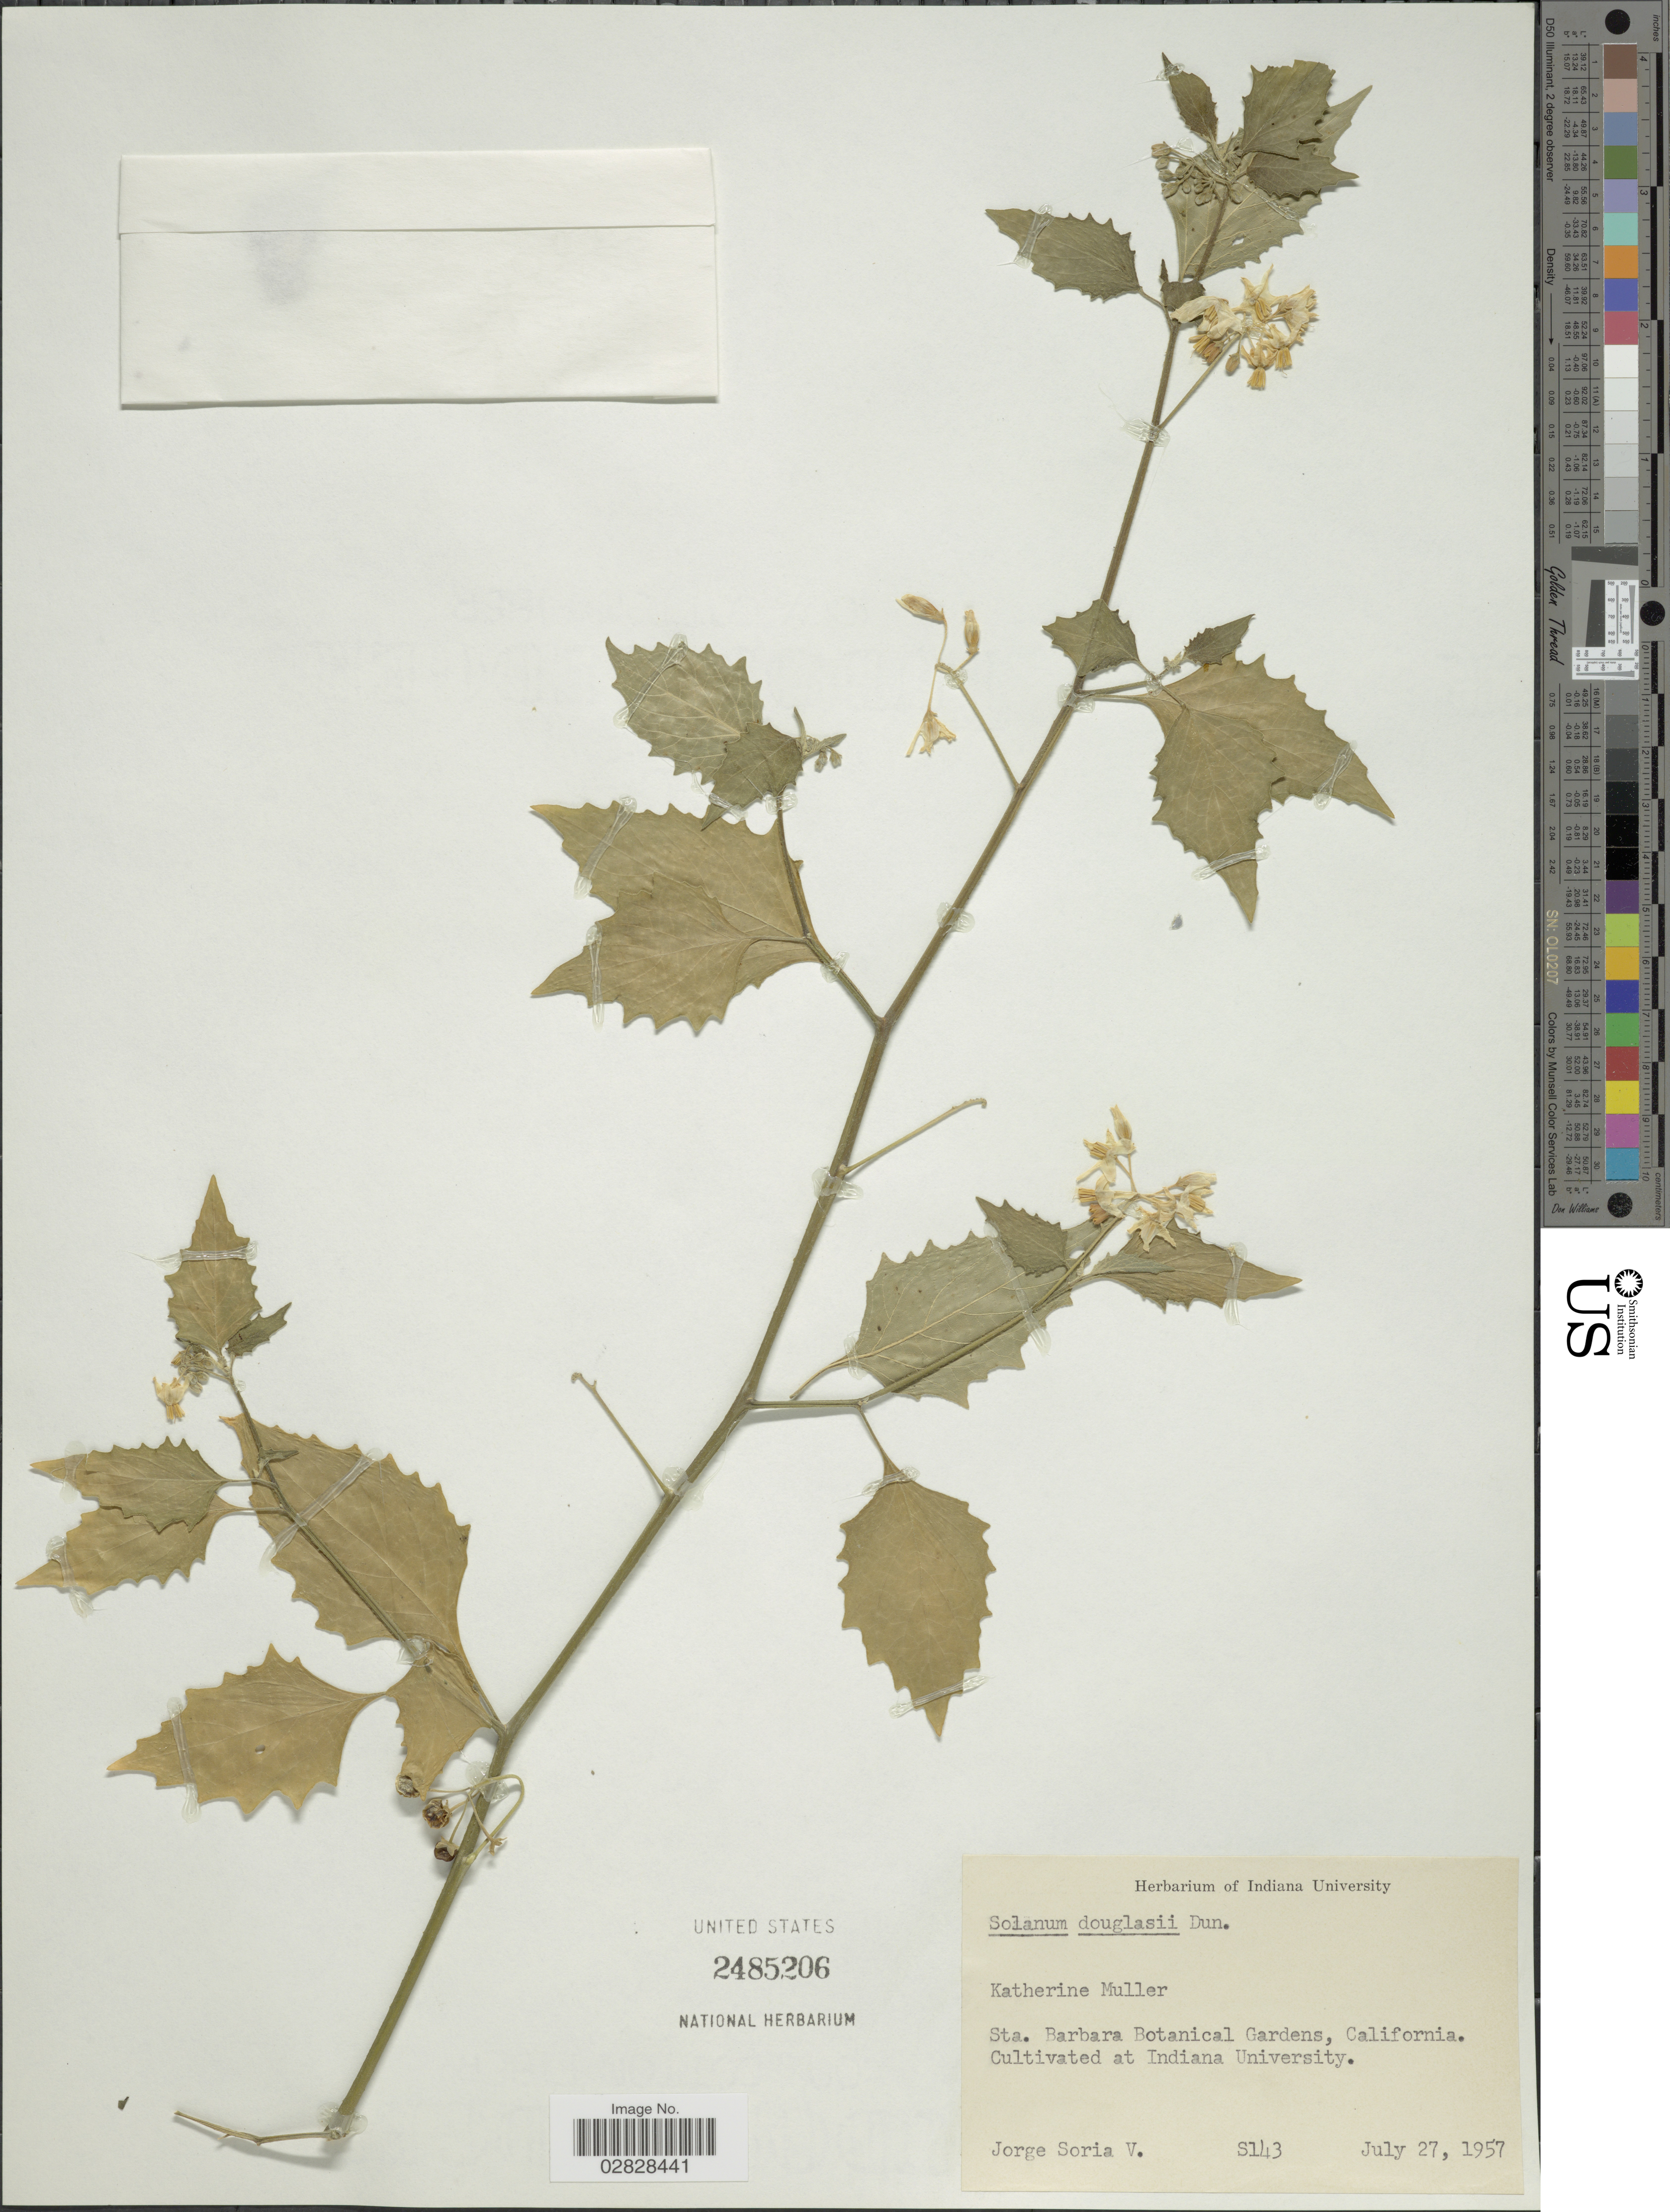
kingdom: Plantae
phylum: Tracheophyta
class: Magnoliopsida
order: Solanales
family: Solanaceae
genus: Solanum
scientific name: Solanum douglasii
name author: Dunal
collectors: J. Soria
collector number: S143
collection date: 1957-07-27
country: United States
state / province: California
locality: Sta. Barbara Botanical Gardens. Cultivated at Indiana University.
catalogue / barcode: US 2485206